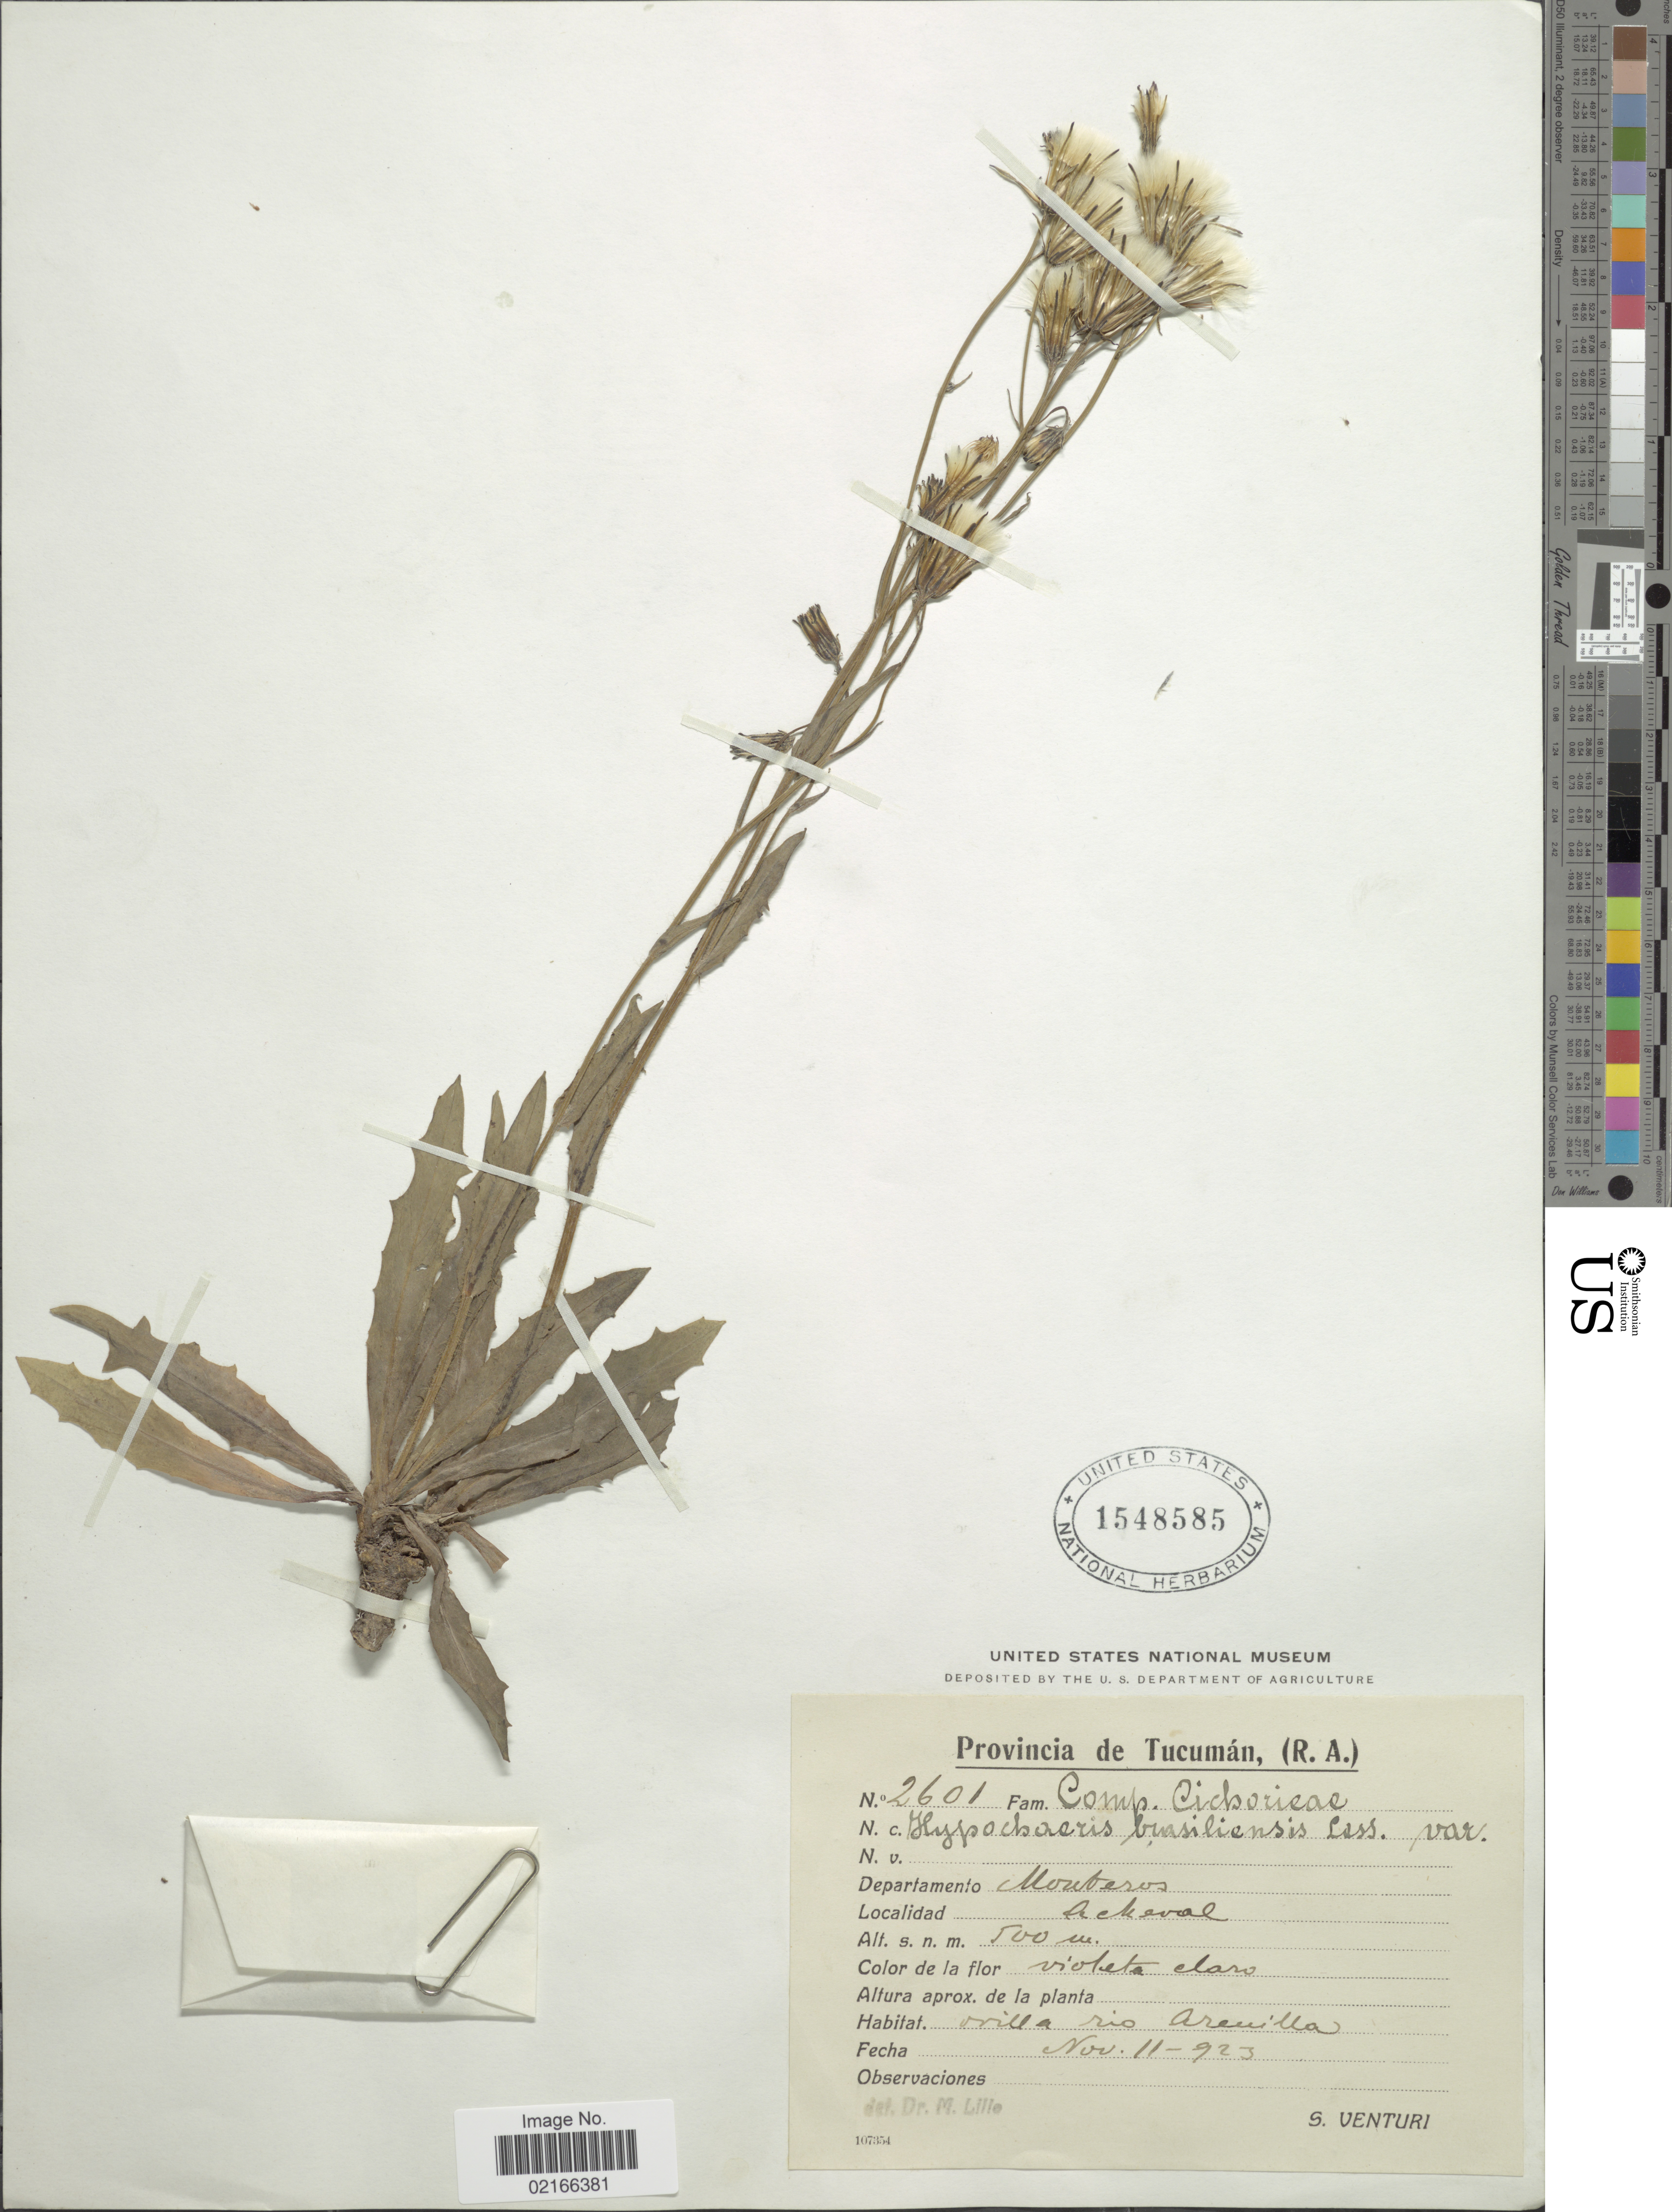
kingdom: Plantae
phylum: Tracheophyta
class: Magnoliopsida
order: Asterales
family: Asteraceae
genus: Hypochaeris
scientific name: Hypochaeris brasiliensis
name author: (Less.) Griseb.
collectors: S. Venturi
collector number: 2601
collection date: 1923-11-11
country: Argentina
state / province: Tucuman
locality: Departamento Monteros. Acheral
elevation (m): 500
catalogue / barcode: US 1548585